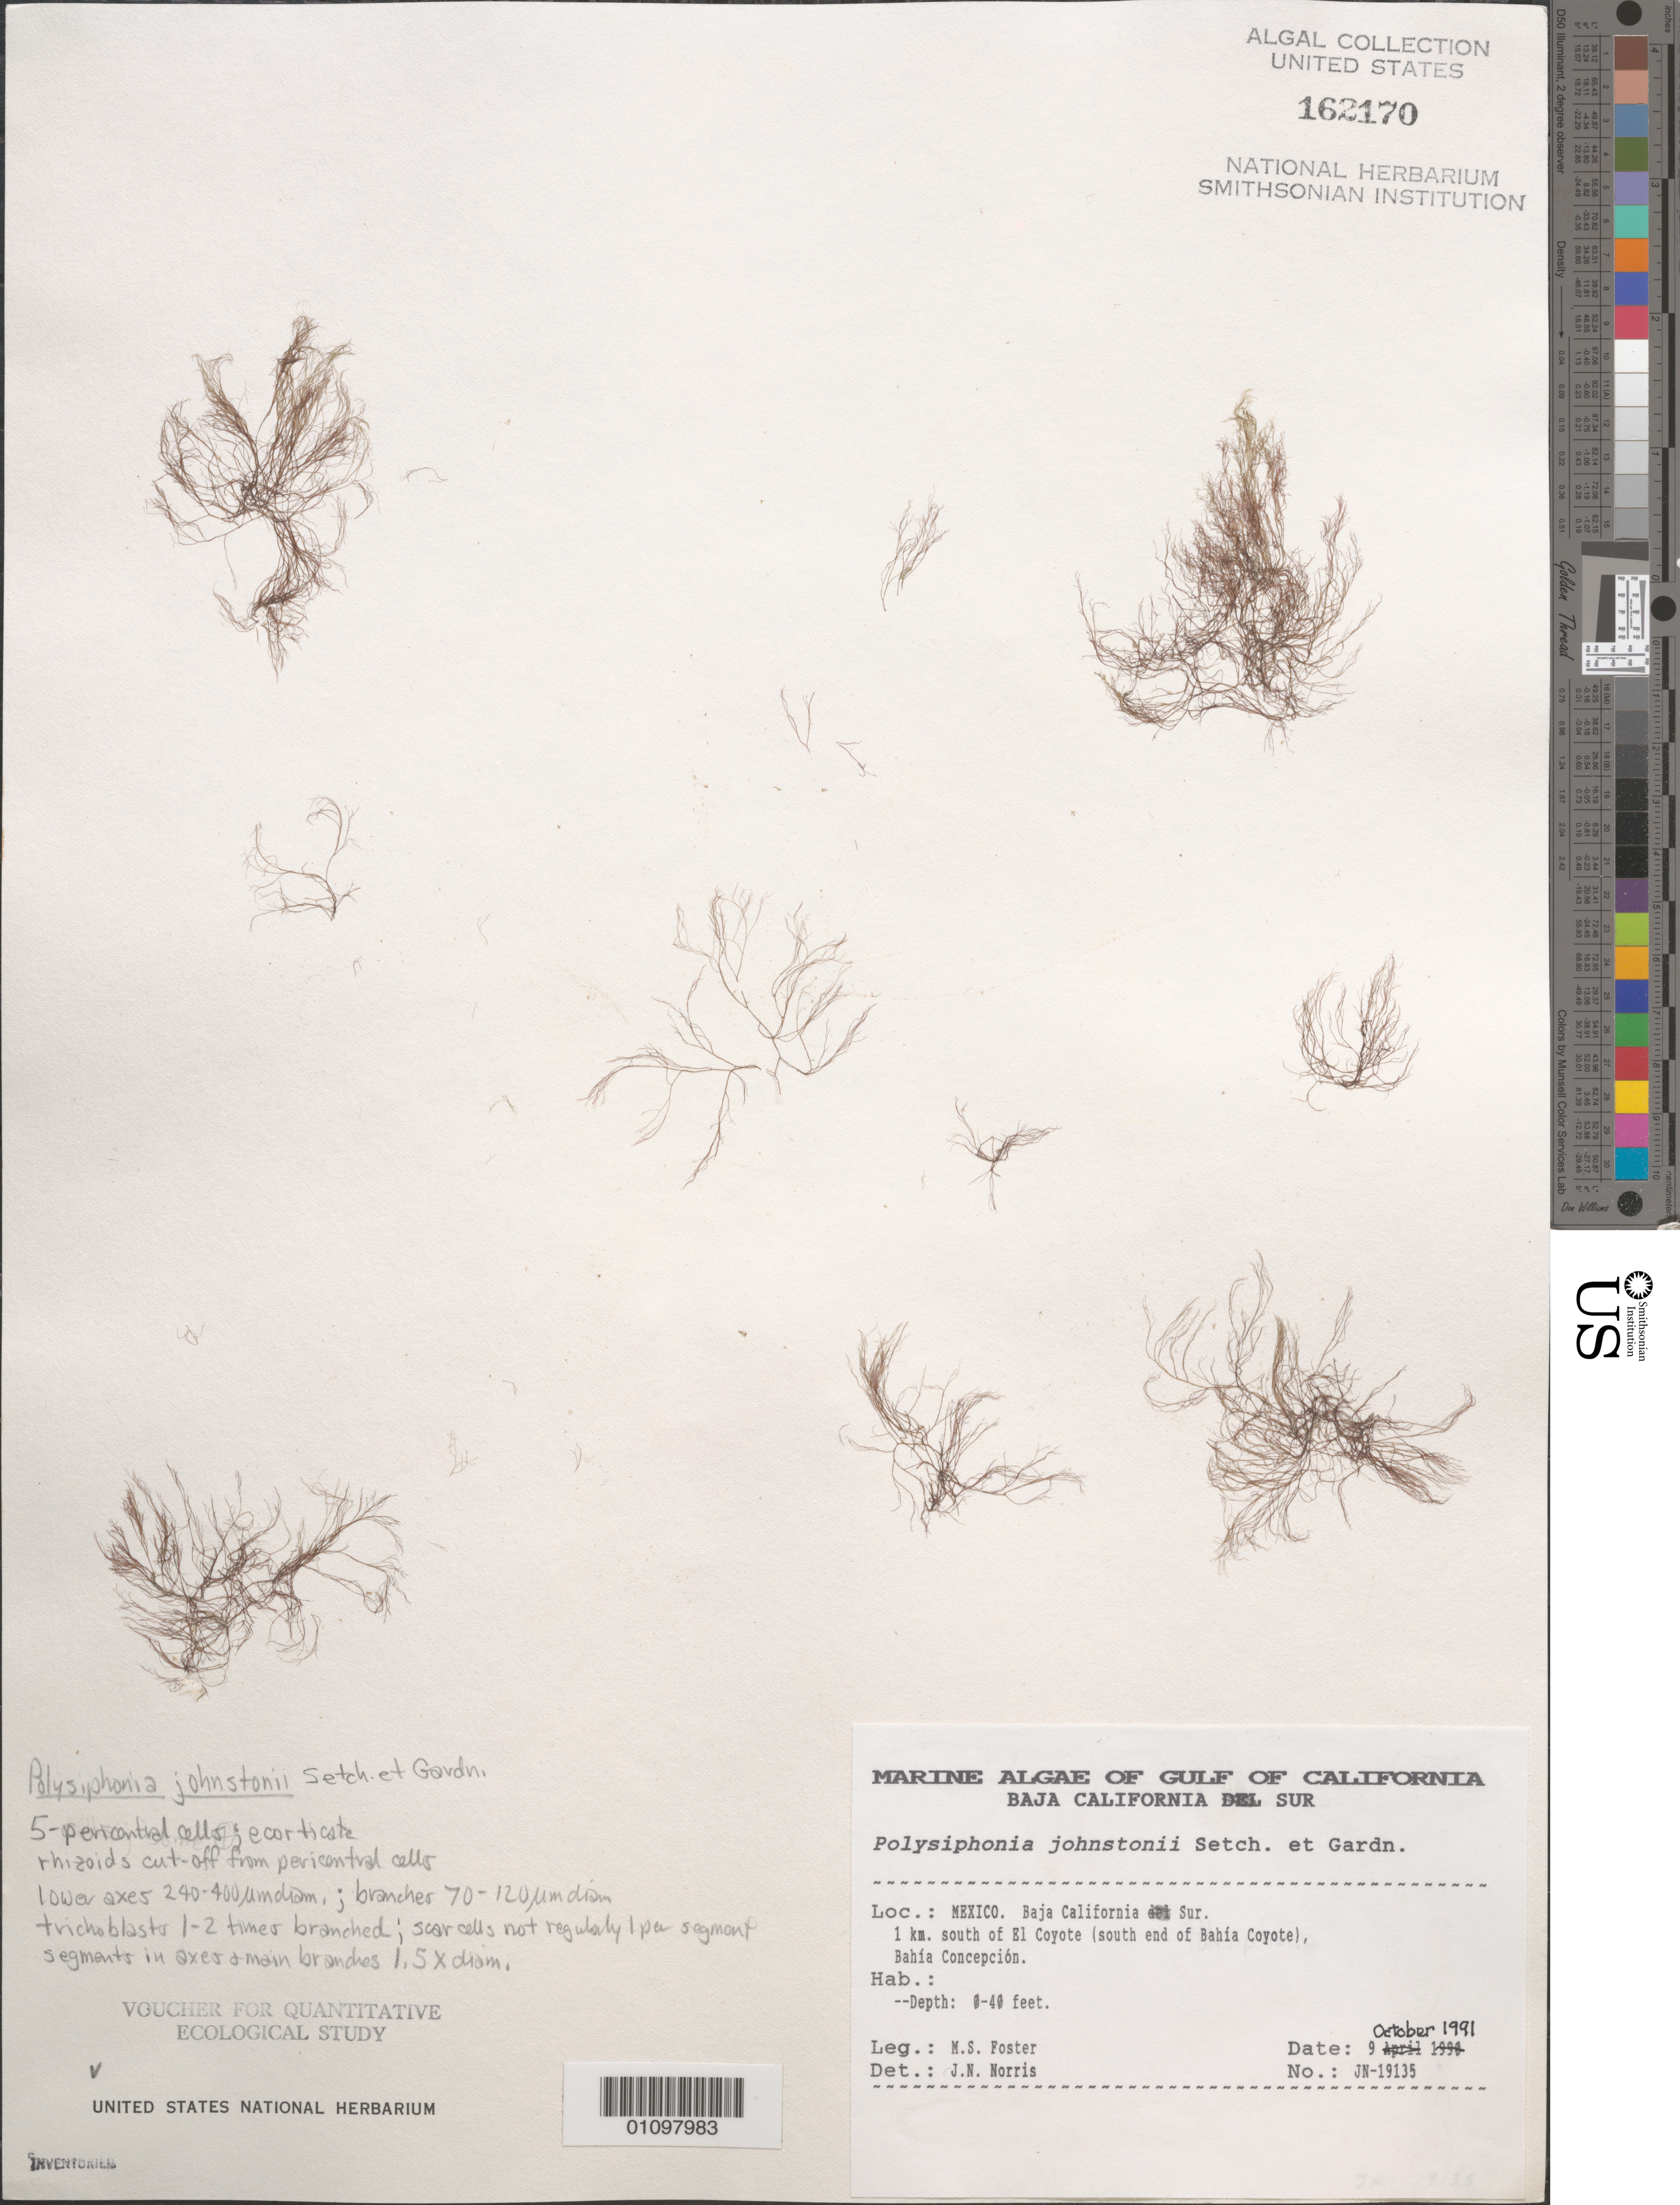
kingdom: Plantae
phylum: Rhodophyta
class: Florideophyceae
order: Ceramiales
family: Rhodomelaceae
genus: Melanothamnus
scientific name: Melanothamnus johnstonii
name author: (Setchell & N.L. Gardner) Diaz-Tapia & Maggs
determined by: Algae name updating Project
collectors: M. Foster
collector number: JN-19135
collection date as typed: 09 Oct 1991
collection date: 1991-10-09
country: Mexico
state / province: Baja California Sur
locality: Bahia Concepcion, 1 km south of El Coyote, south end of Bahia Coyote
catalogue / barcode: US 162170